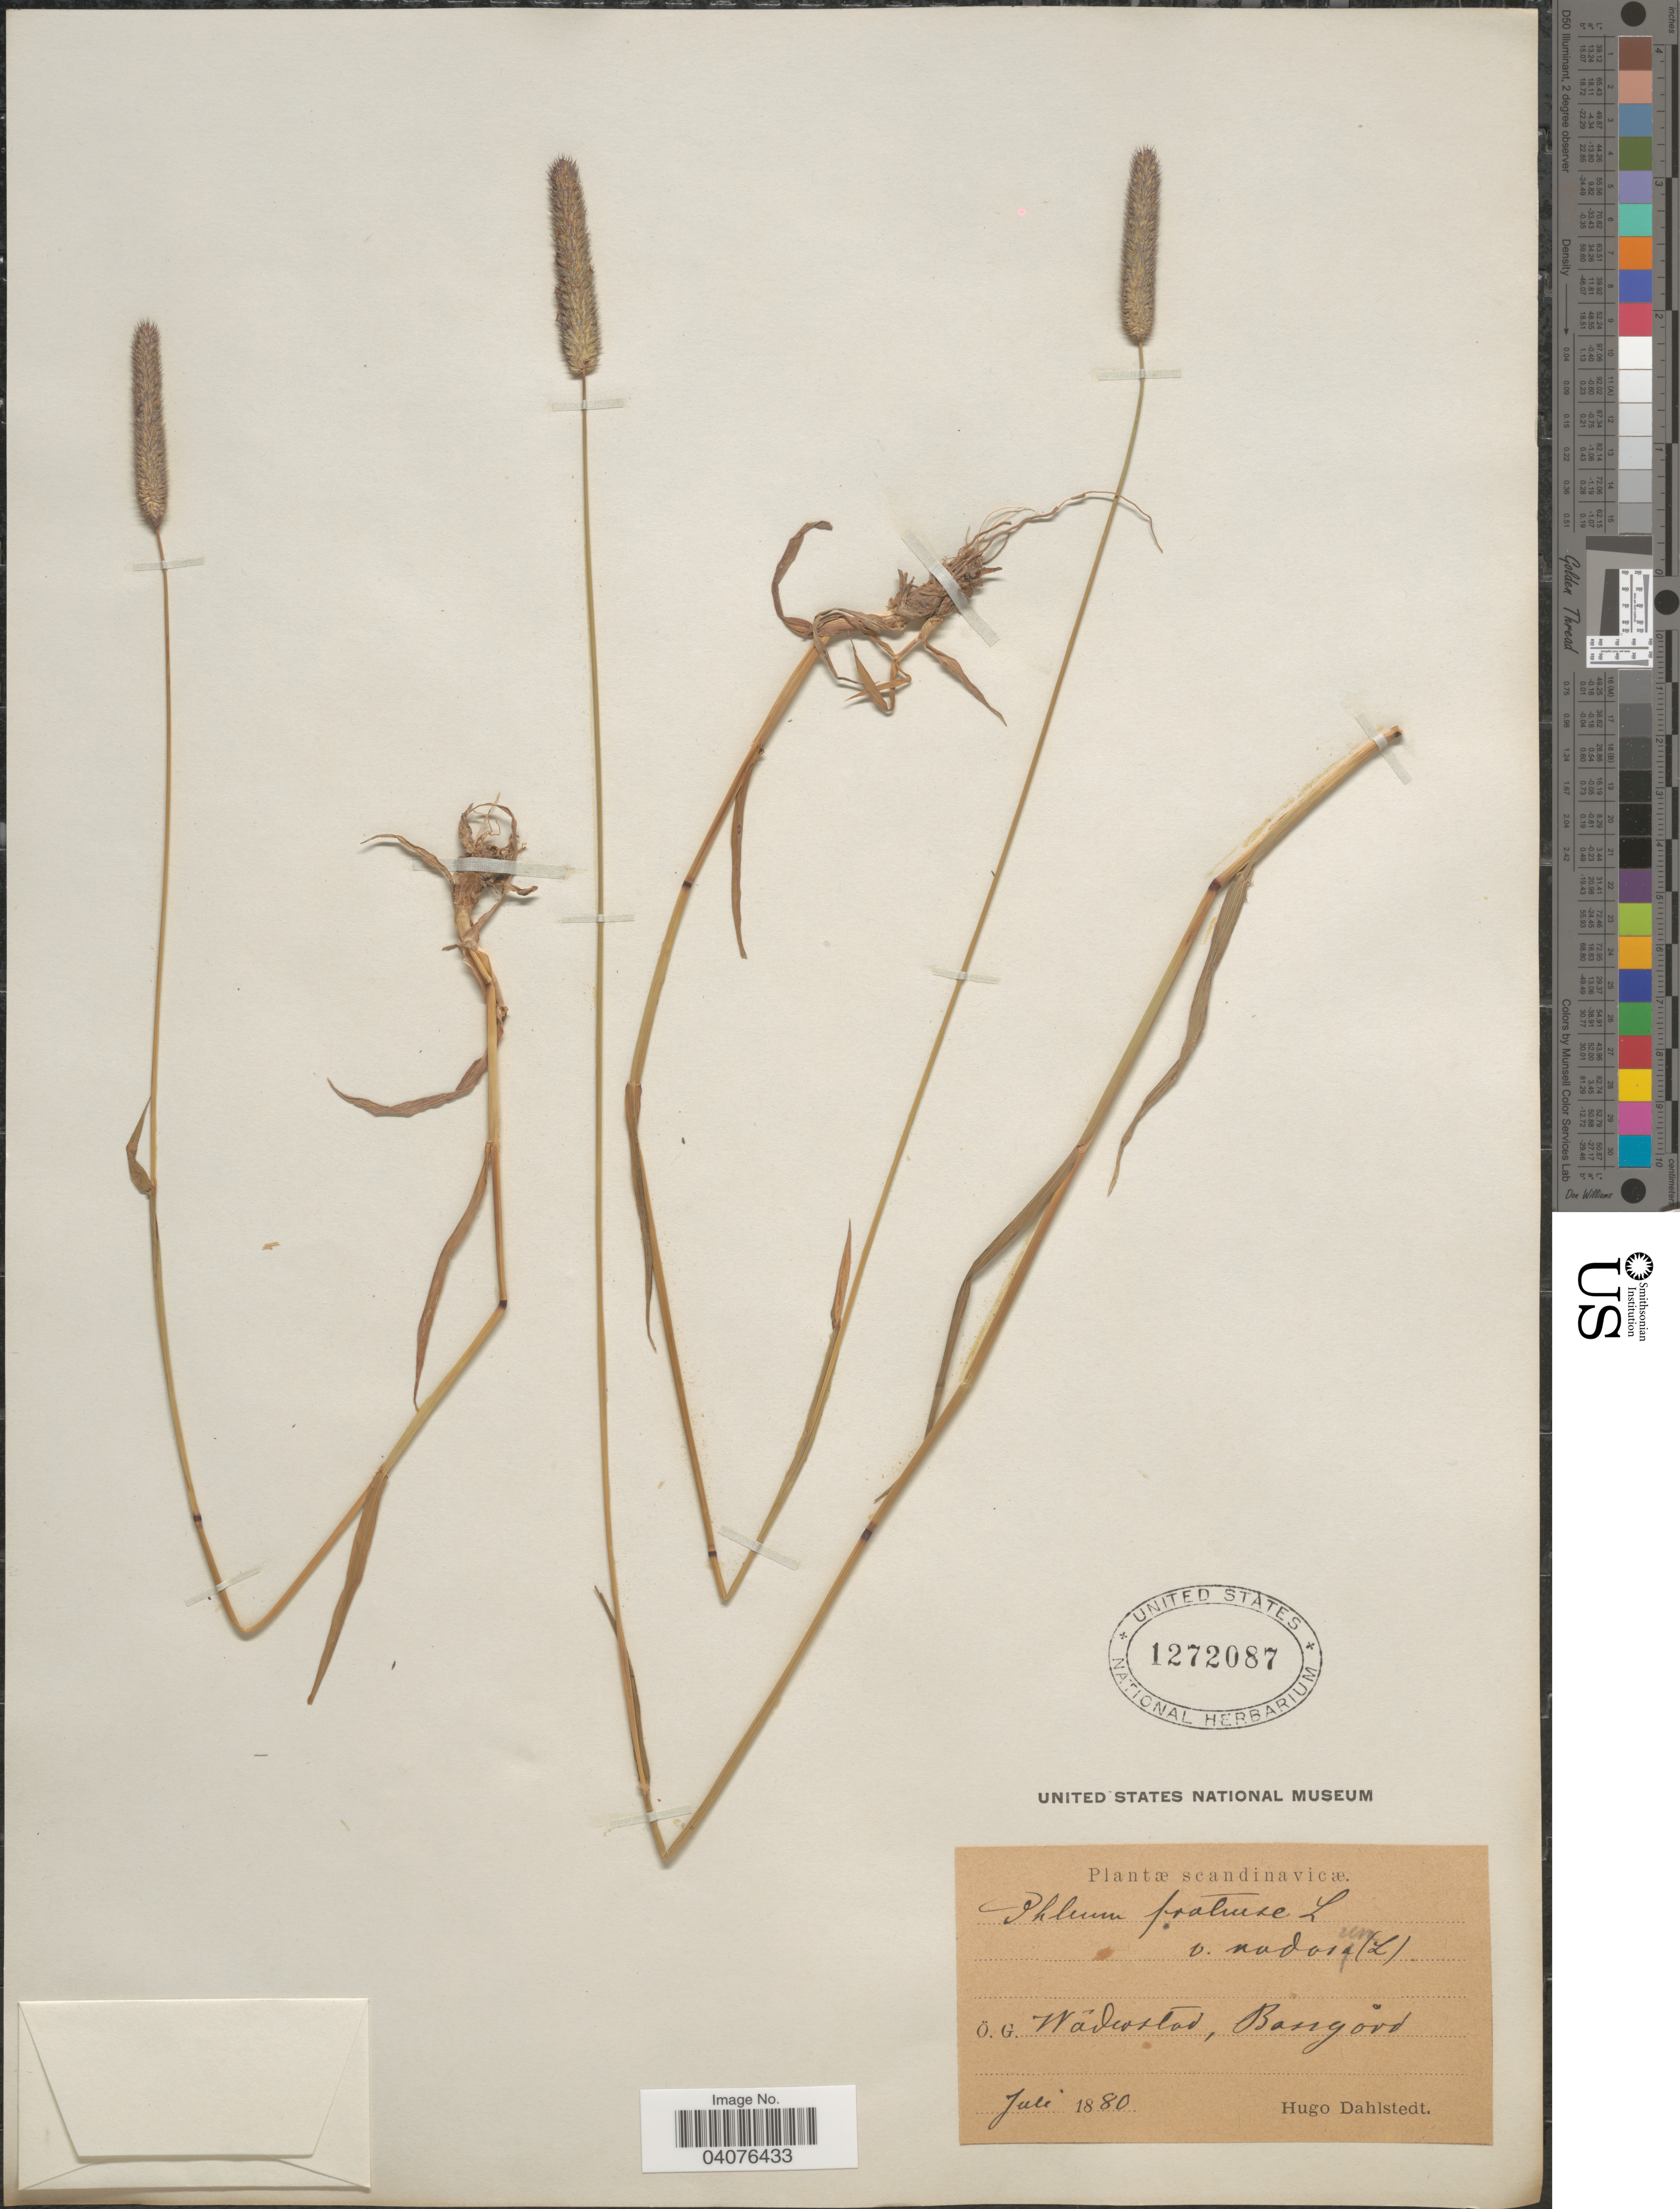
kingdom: Plantae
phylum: Tracheophyta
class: Liliopsida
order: Poales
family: Poaceae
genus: Phleum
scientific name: Phleum pratense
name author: L.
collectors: H. G. Dahlstedt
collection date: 1880-07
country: Sweden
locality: Scandinavicæ. Ö.G. Wäldestad, Bangovd.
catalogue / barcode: US 1272087